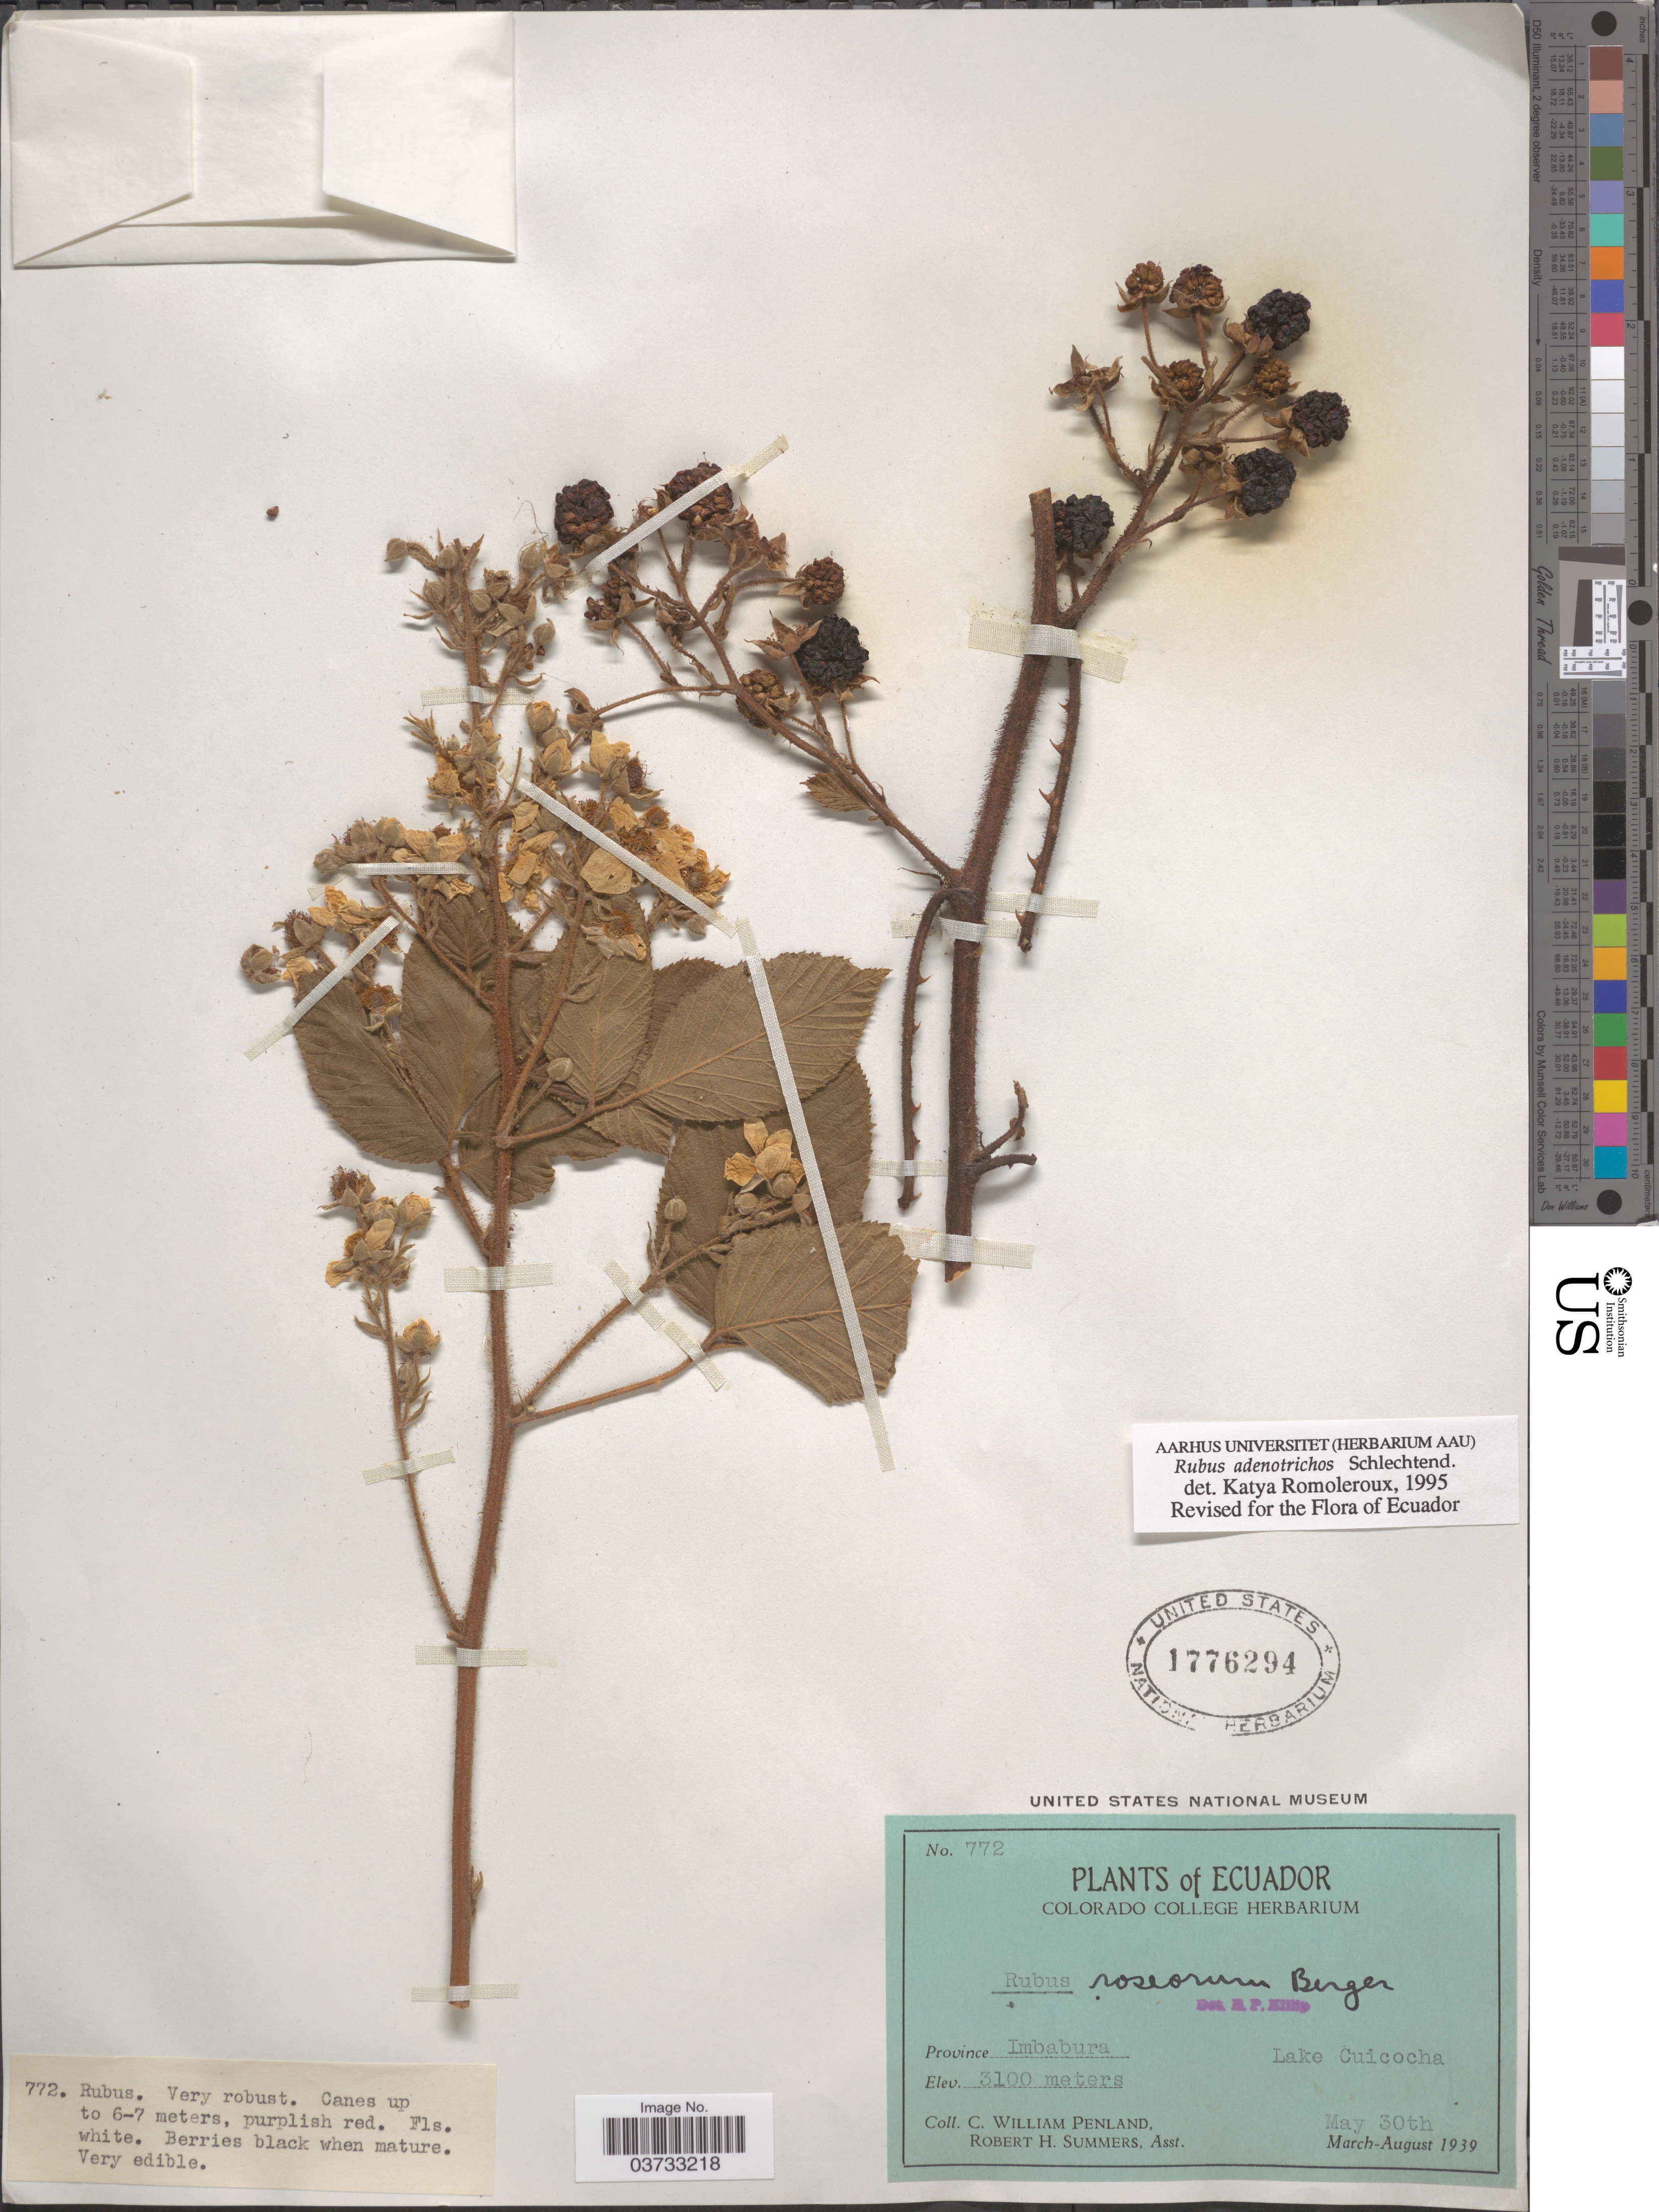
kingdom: Plantae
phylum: Tracheophyta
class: Magnoliopsida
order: Rosales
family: Rosaceae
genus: Rubus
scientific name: Rubus adenotrichos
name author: Schltdl.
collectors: C. W. Penland & R. Summers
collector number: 772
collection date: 1939-05-30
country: Ecuador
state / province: Imbabura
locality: Lake Cuicocha.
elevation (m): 3100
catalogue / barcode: US 1776294